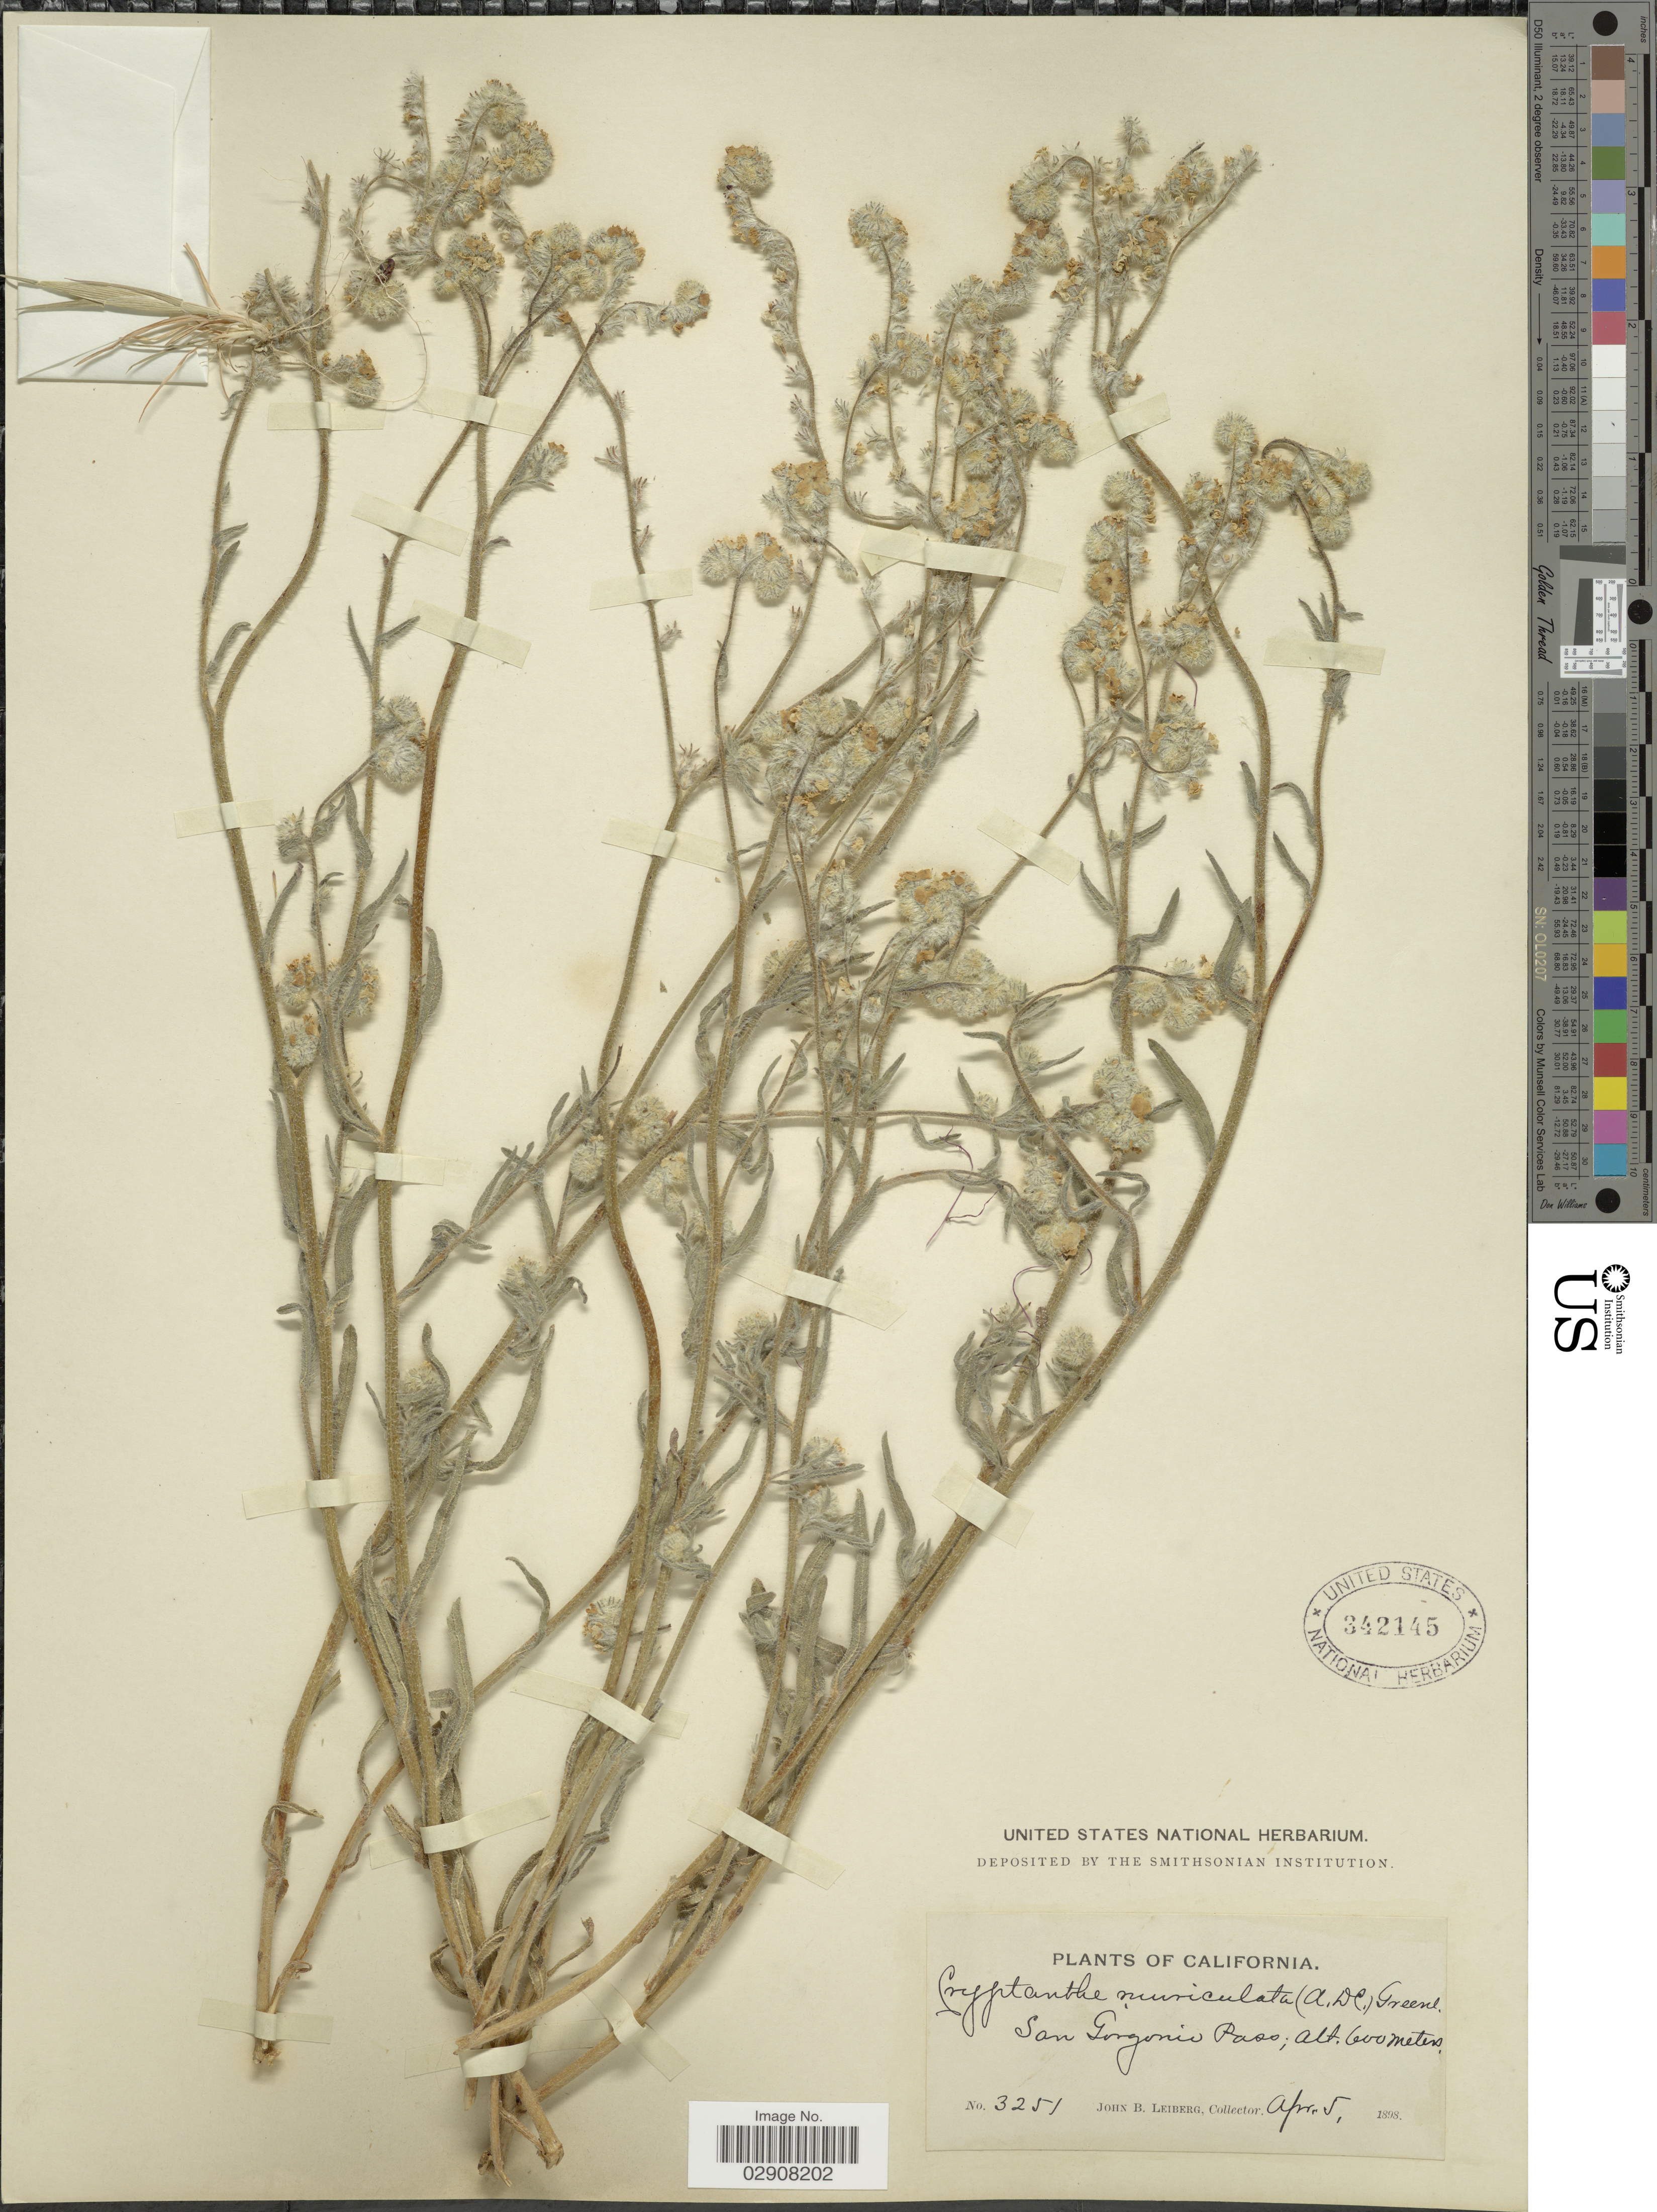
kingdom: Plantae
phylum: Tracheophyta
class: Magnoliopsida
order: Boraginales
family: Boraginaceae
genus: Cryptantha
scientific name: Cryptantha muricata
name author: (Hook. & Arn.) A. Nelson & J.F. Macbr.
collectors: J. B. Leiberg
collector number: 3251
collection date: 1898-04-05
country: United States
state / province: California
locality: San Gorgonio Pass.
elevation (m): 600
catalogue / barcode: US 342145